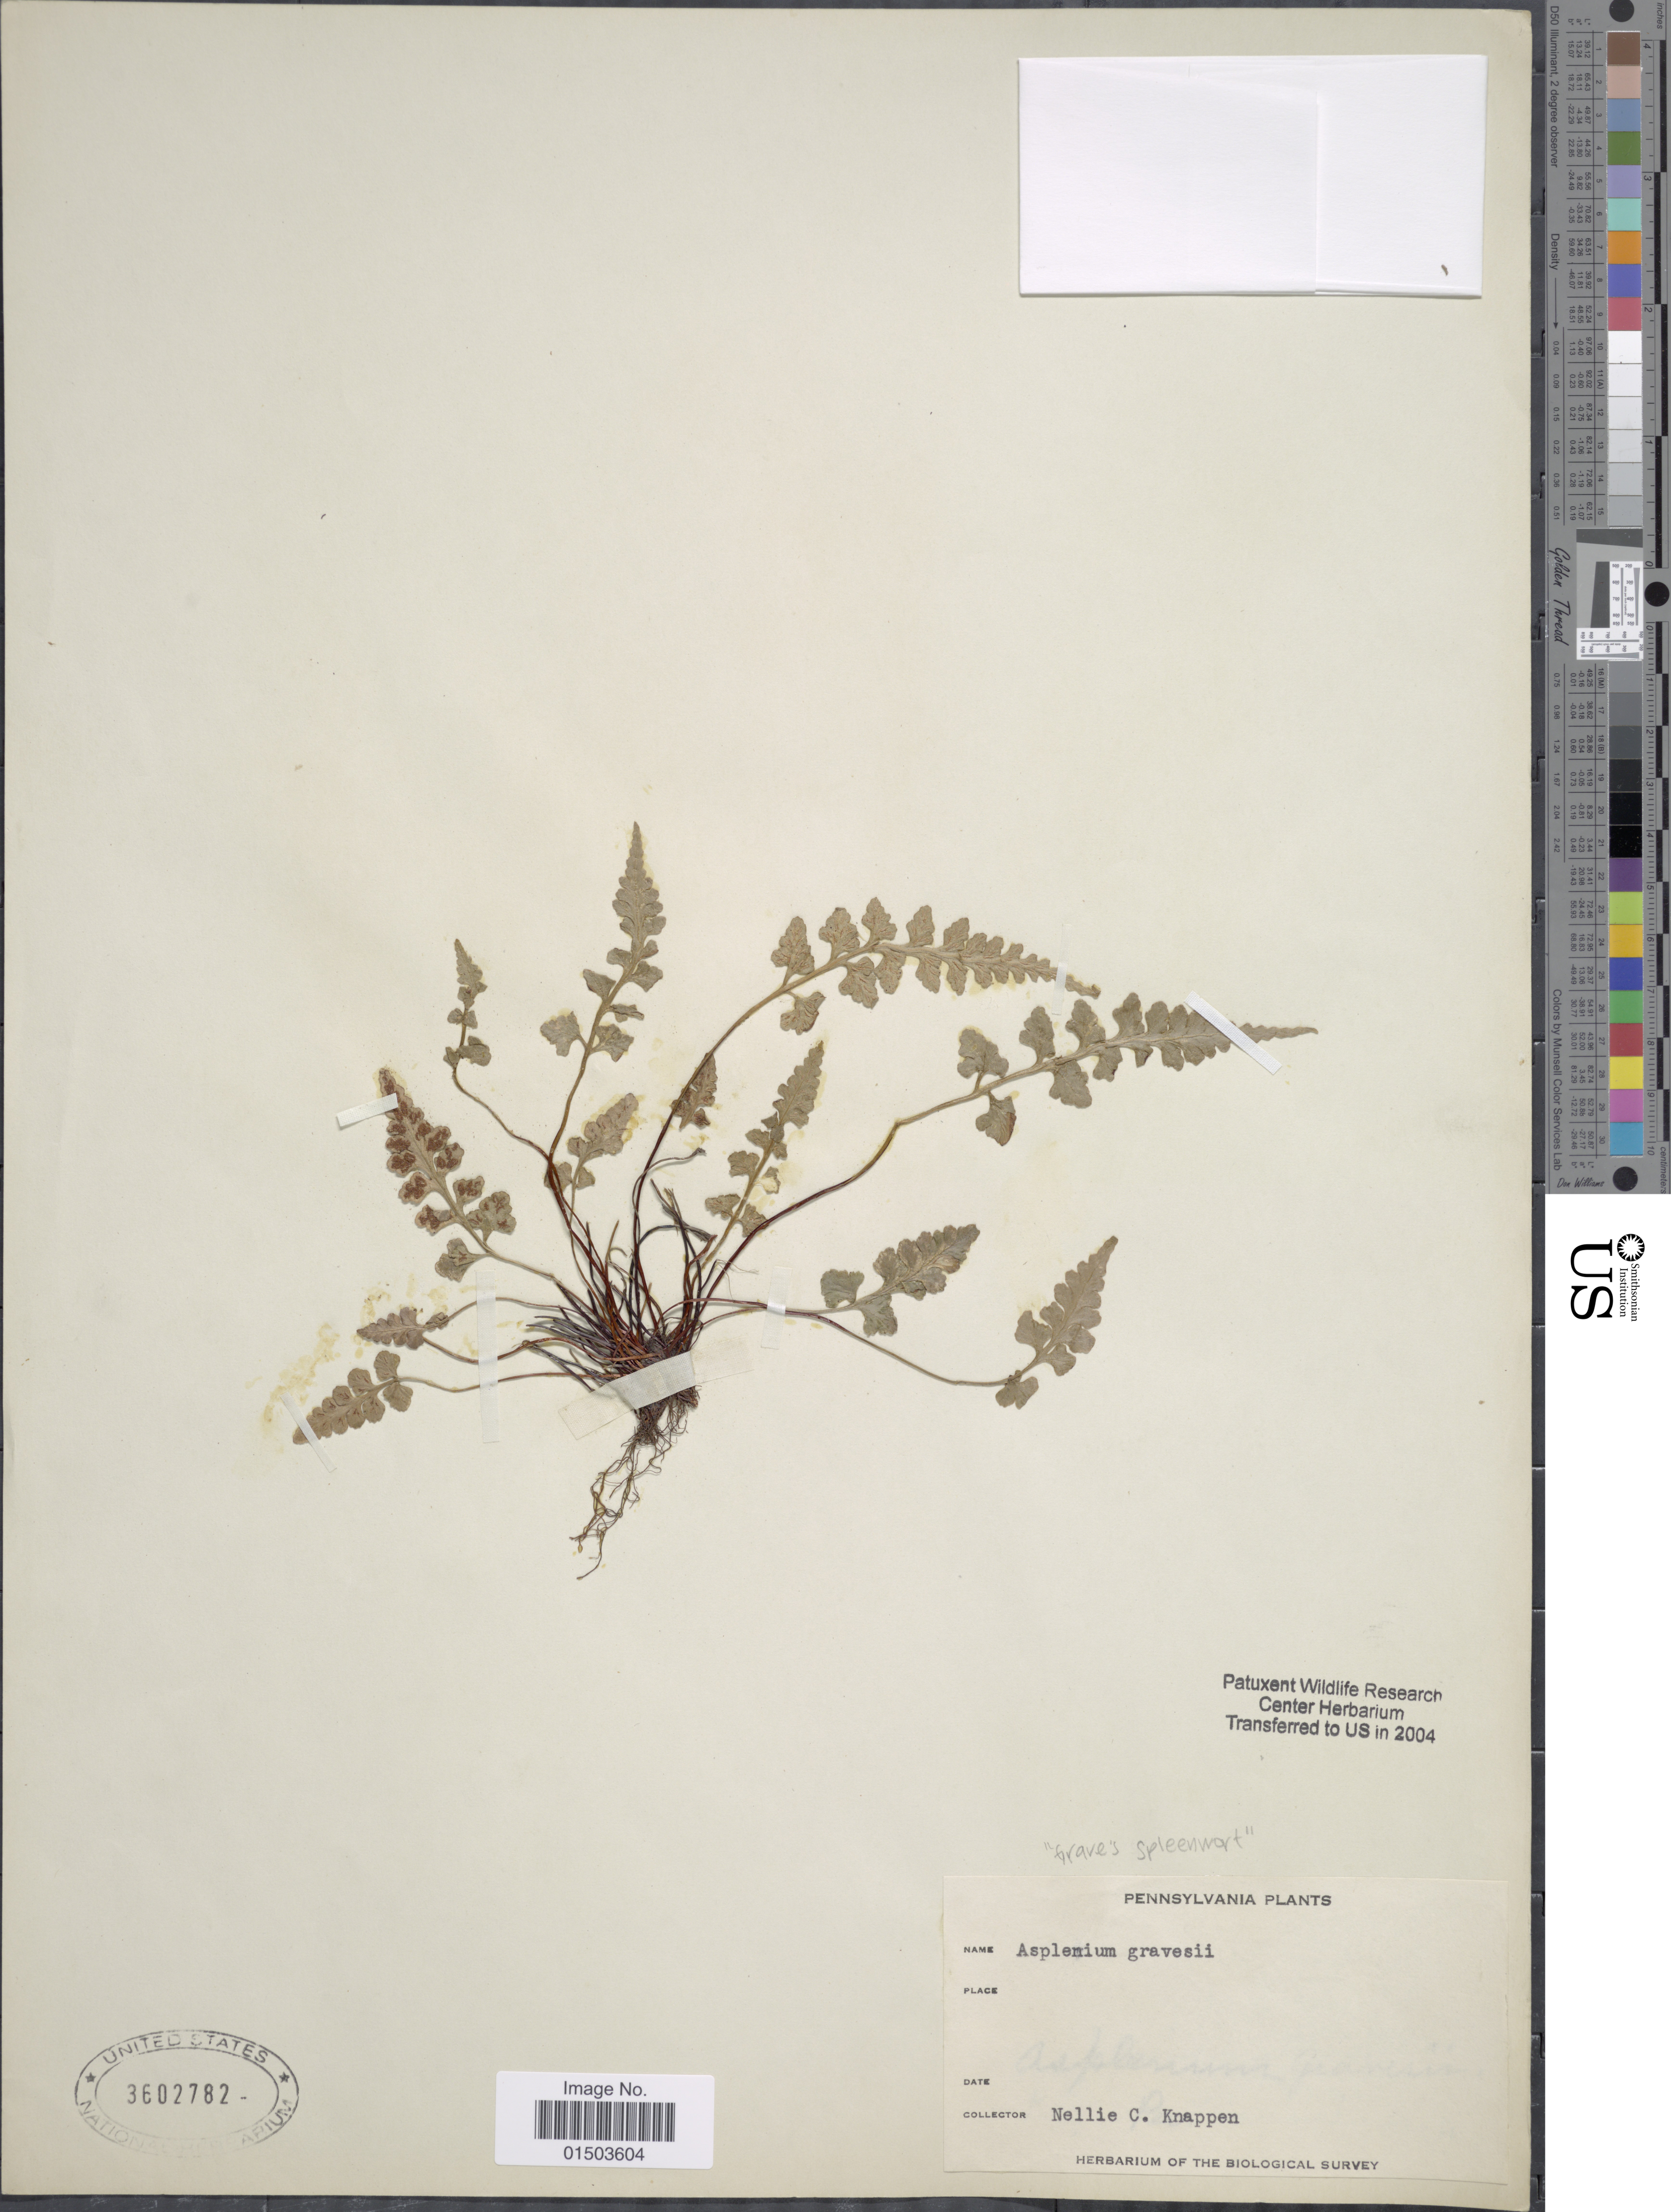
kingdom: Plantae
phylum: Tracheophyta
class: Polypodiopsida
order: Polypodiales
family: Aspleniaceae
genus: Asplenium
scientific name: Asplenium x gravesii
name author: Maxon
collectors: N. Knappen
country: United States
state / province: Pennsylvania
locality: Pennsylvania.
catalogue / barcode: US 3602782